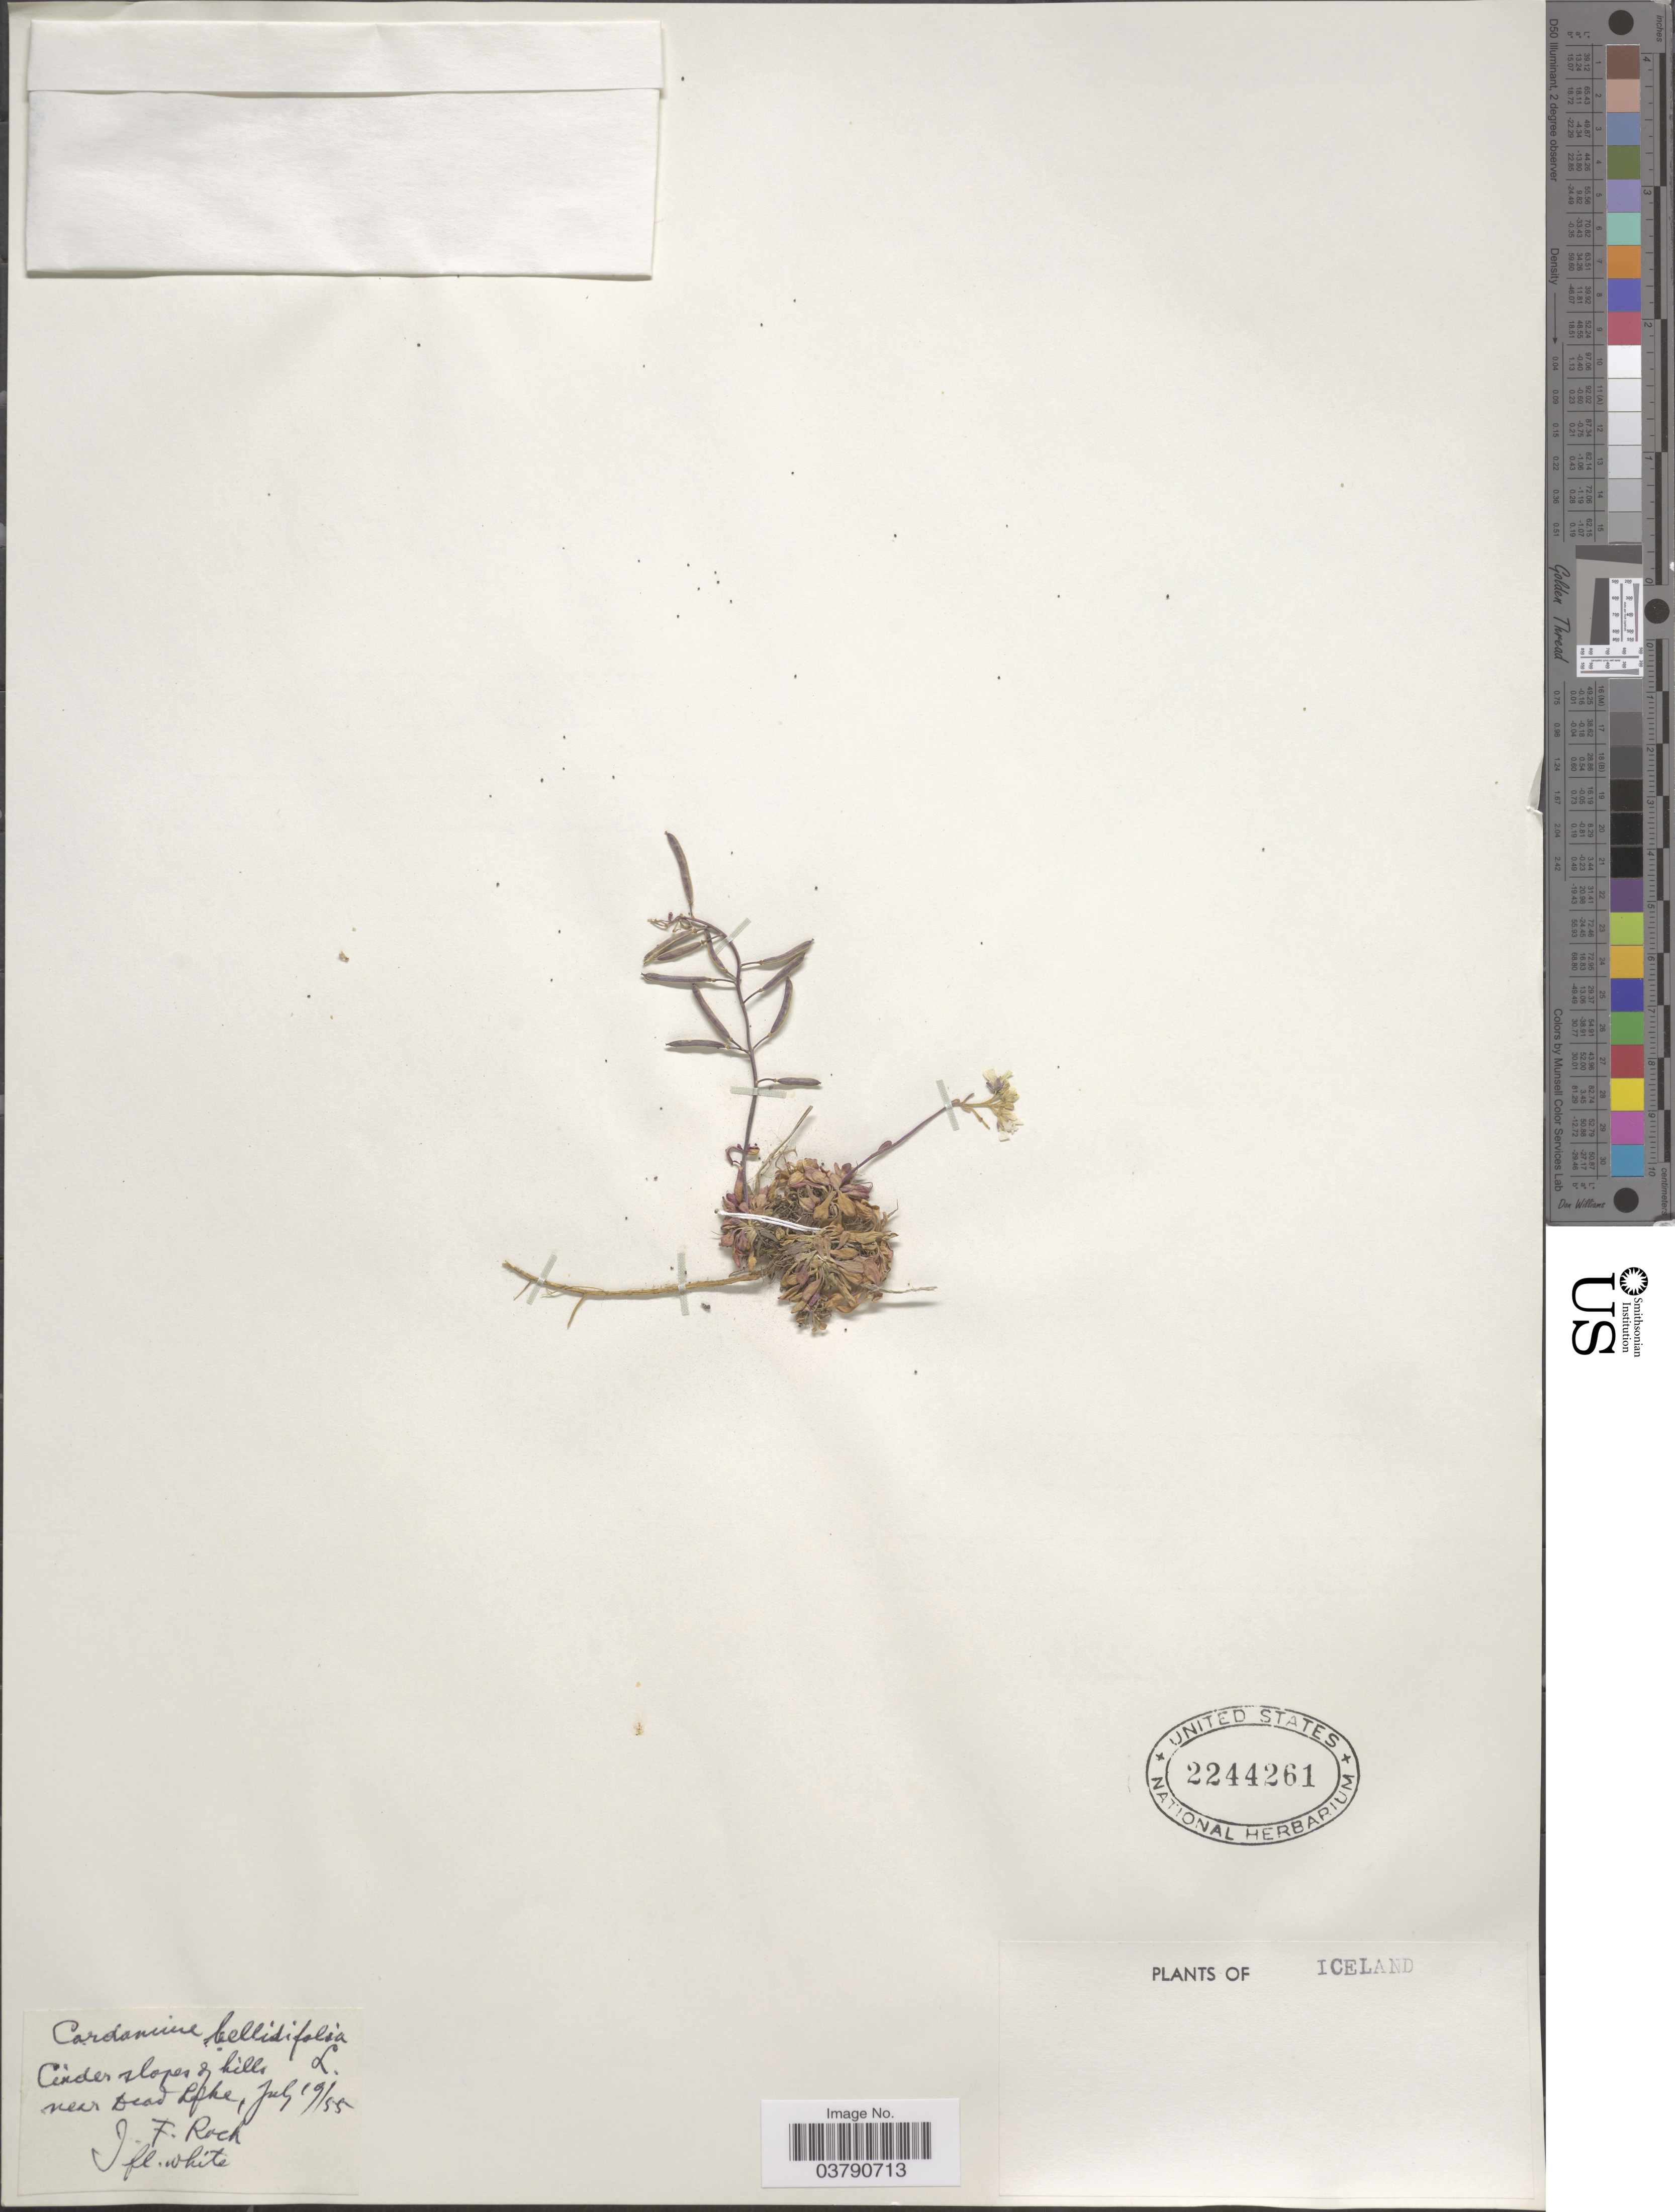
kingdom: Plantae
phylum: Tracheophyta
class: Magnoliopsida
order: Brassicales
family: Brassicaceae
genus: Cardamine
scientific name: Cardamine bellidifolia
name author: L.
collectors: J. Rock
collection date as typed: Transcribed d/m/y: 19/7/55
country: Iceland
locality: Cinder slopes of hills near Dead Lake.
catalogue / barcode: US 2244261